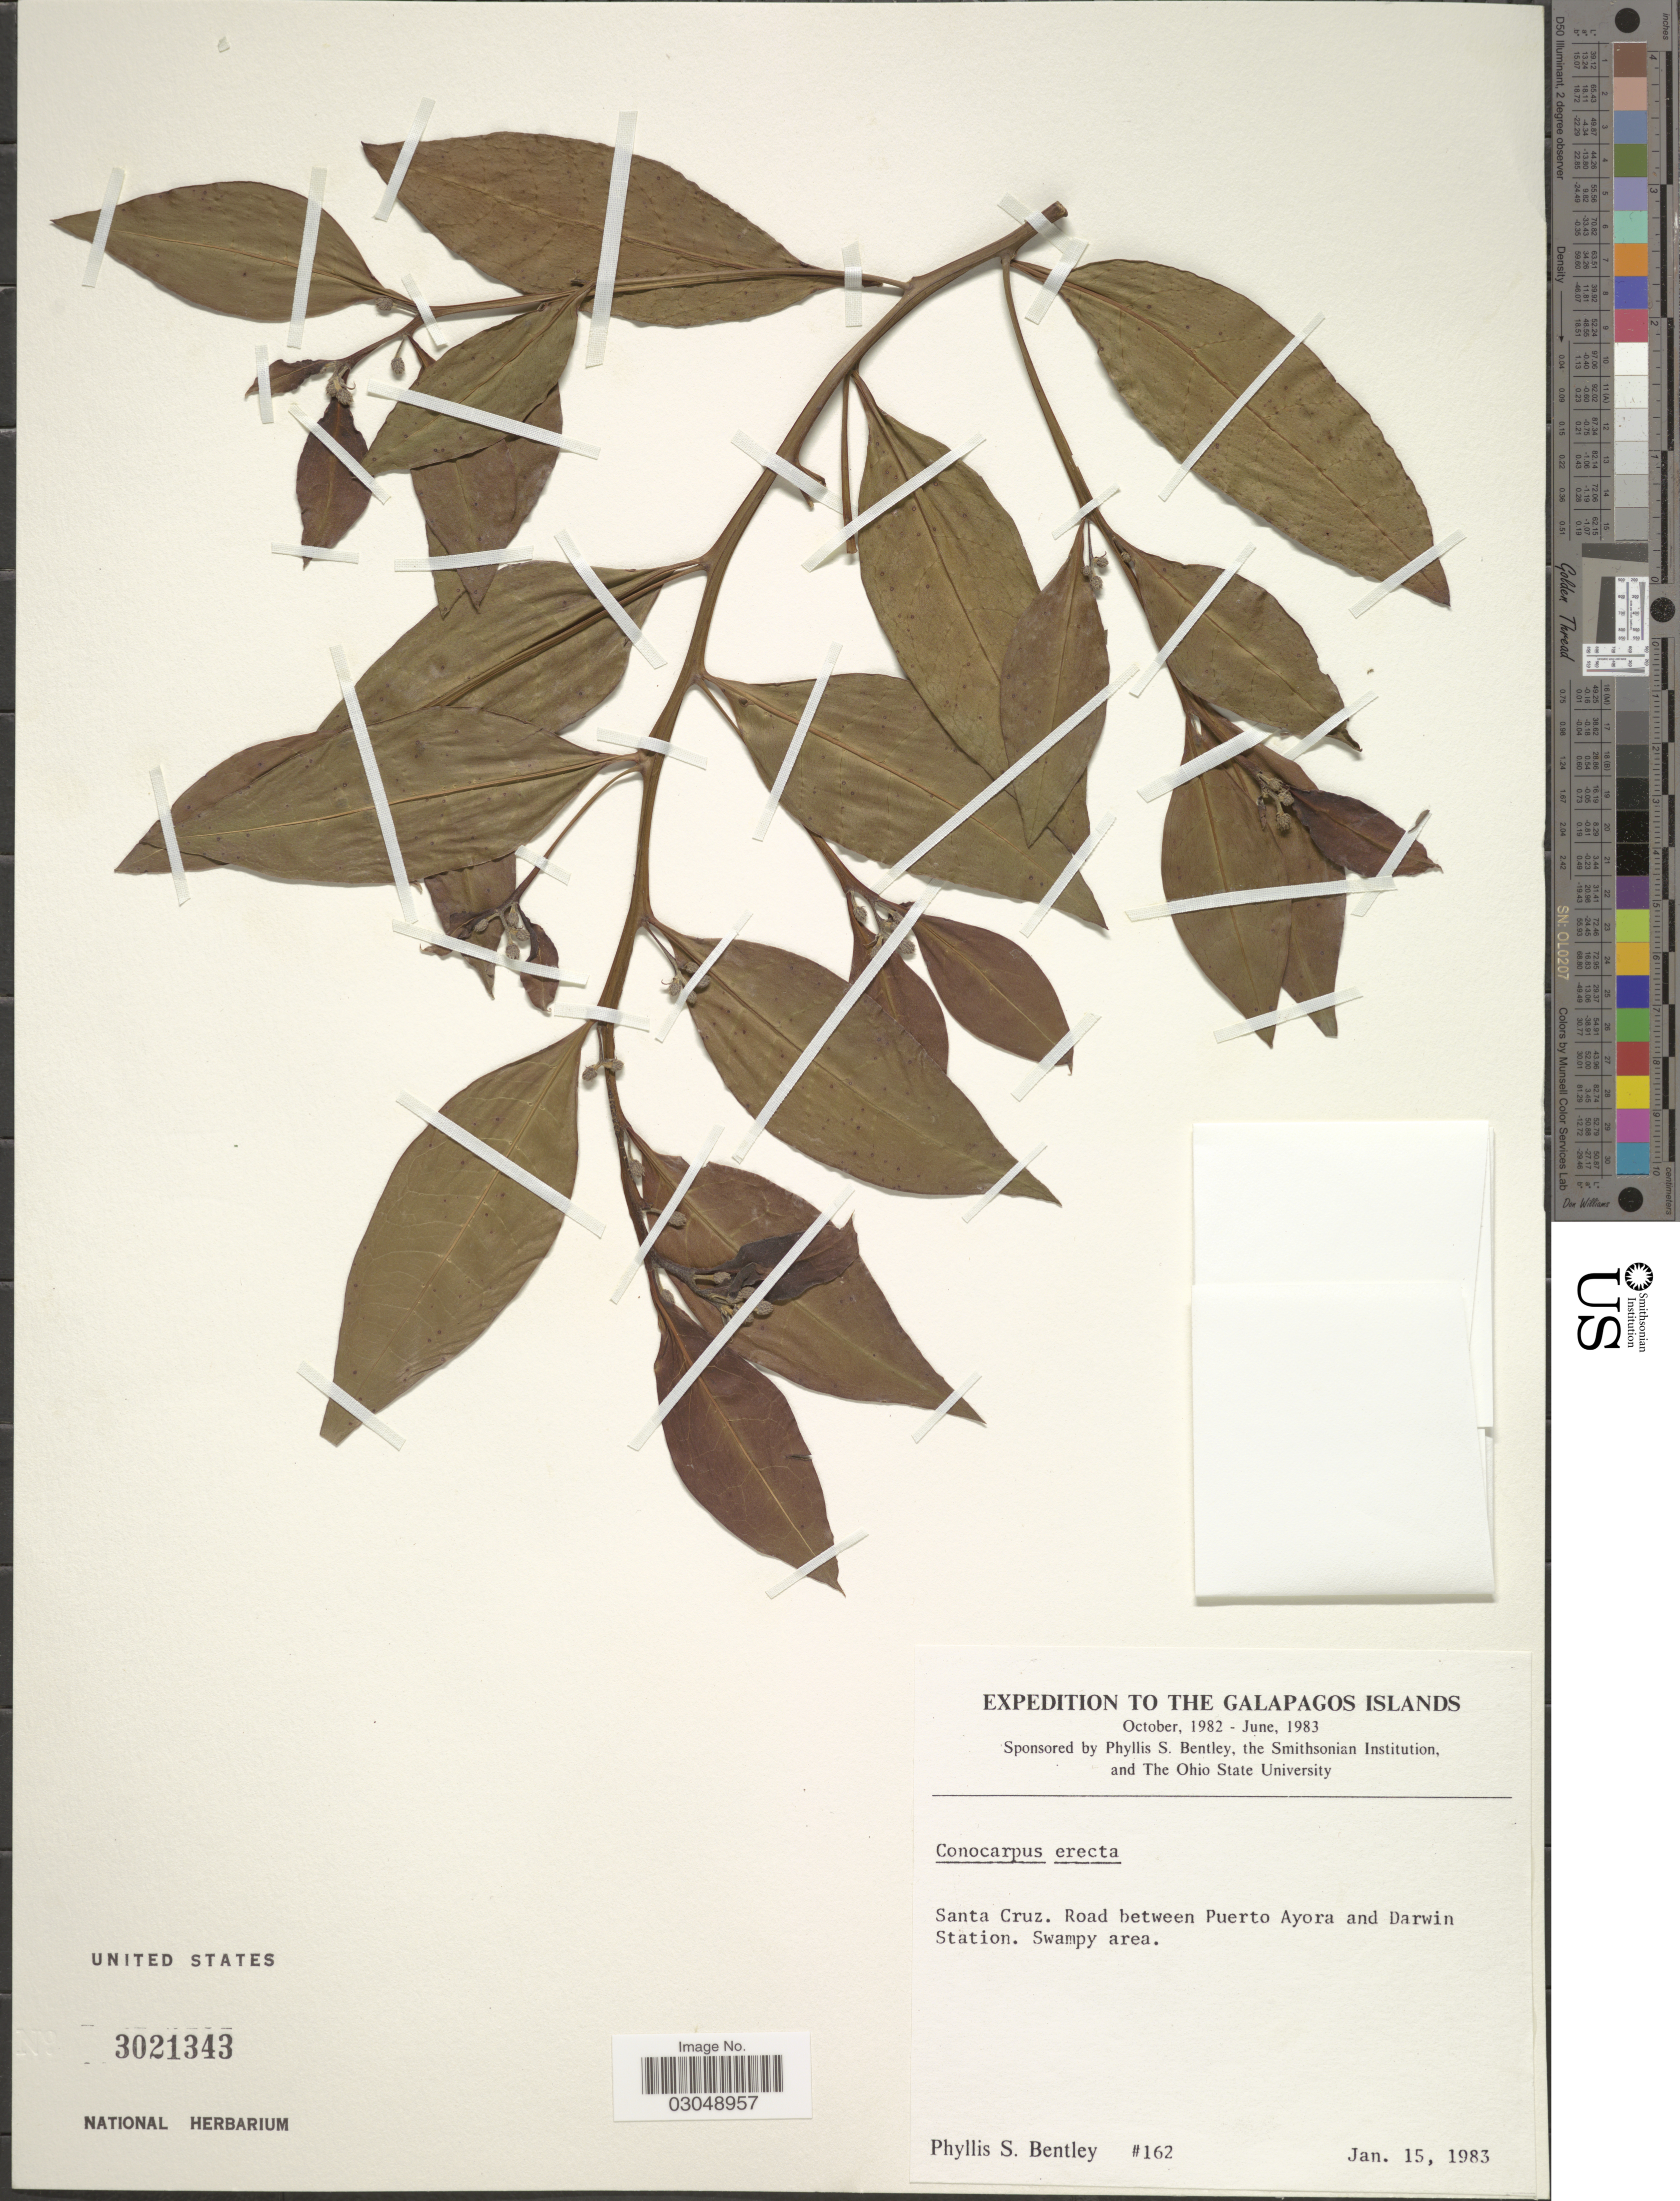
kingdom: Plantae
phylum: Tracheophyta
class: Magnoliopsida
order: Myrtales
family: Combretaceae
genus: Conocarpus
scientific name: Conocarpus erectus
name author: L.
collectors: P. S. Bentley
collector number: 162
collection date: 1983-01-15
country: Ecuador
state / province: Colón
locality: The Galapagos Islands. Santa Cruz. Road between Puerto Ayora and Darwin Station.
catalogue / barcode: US 3021343